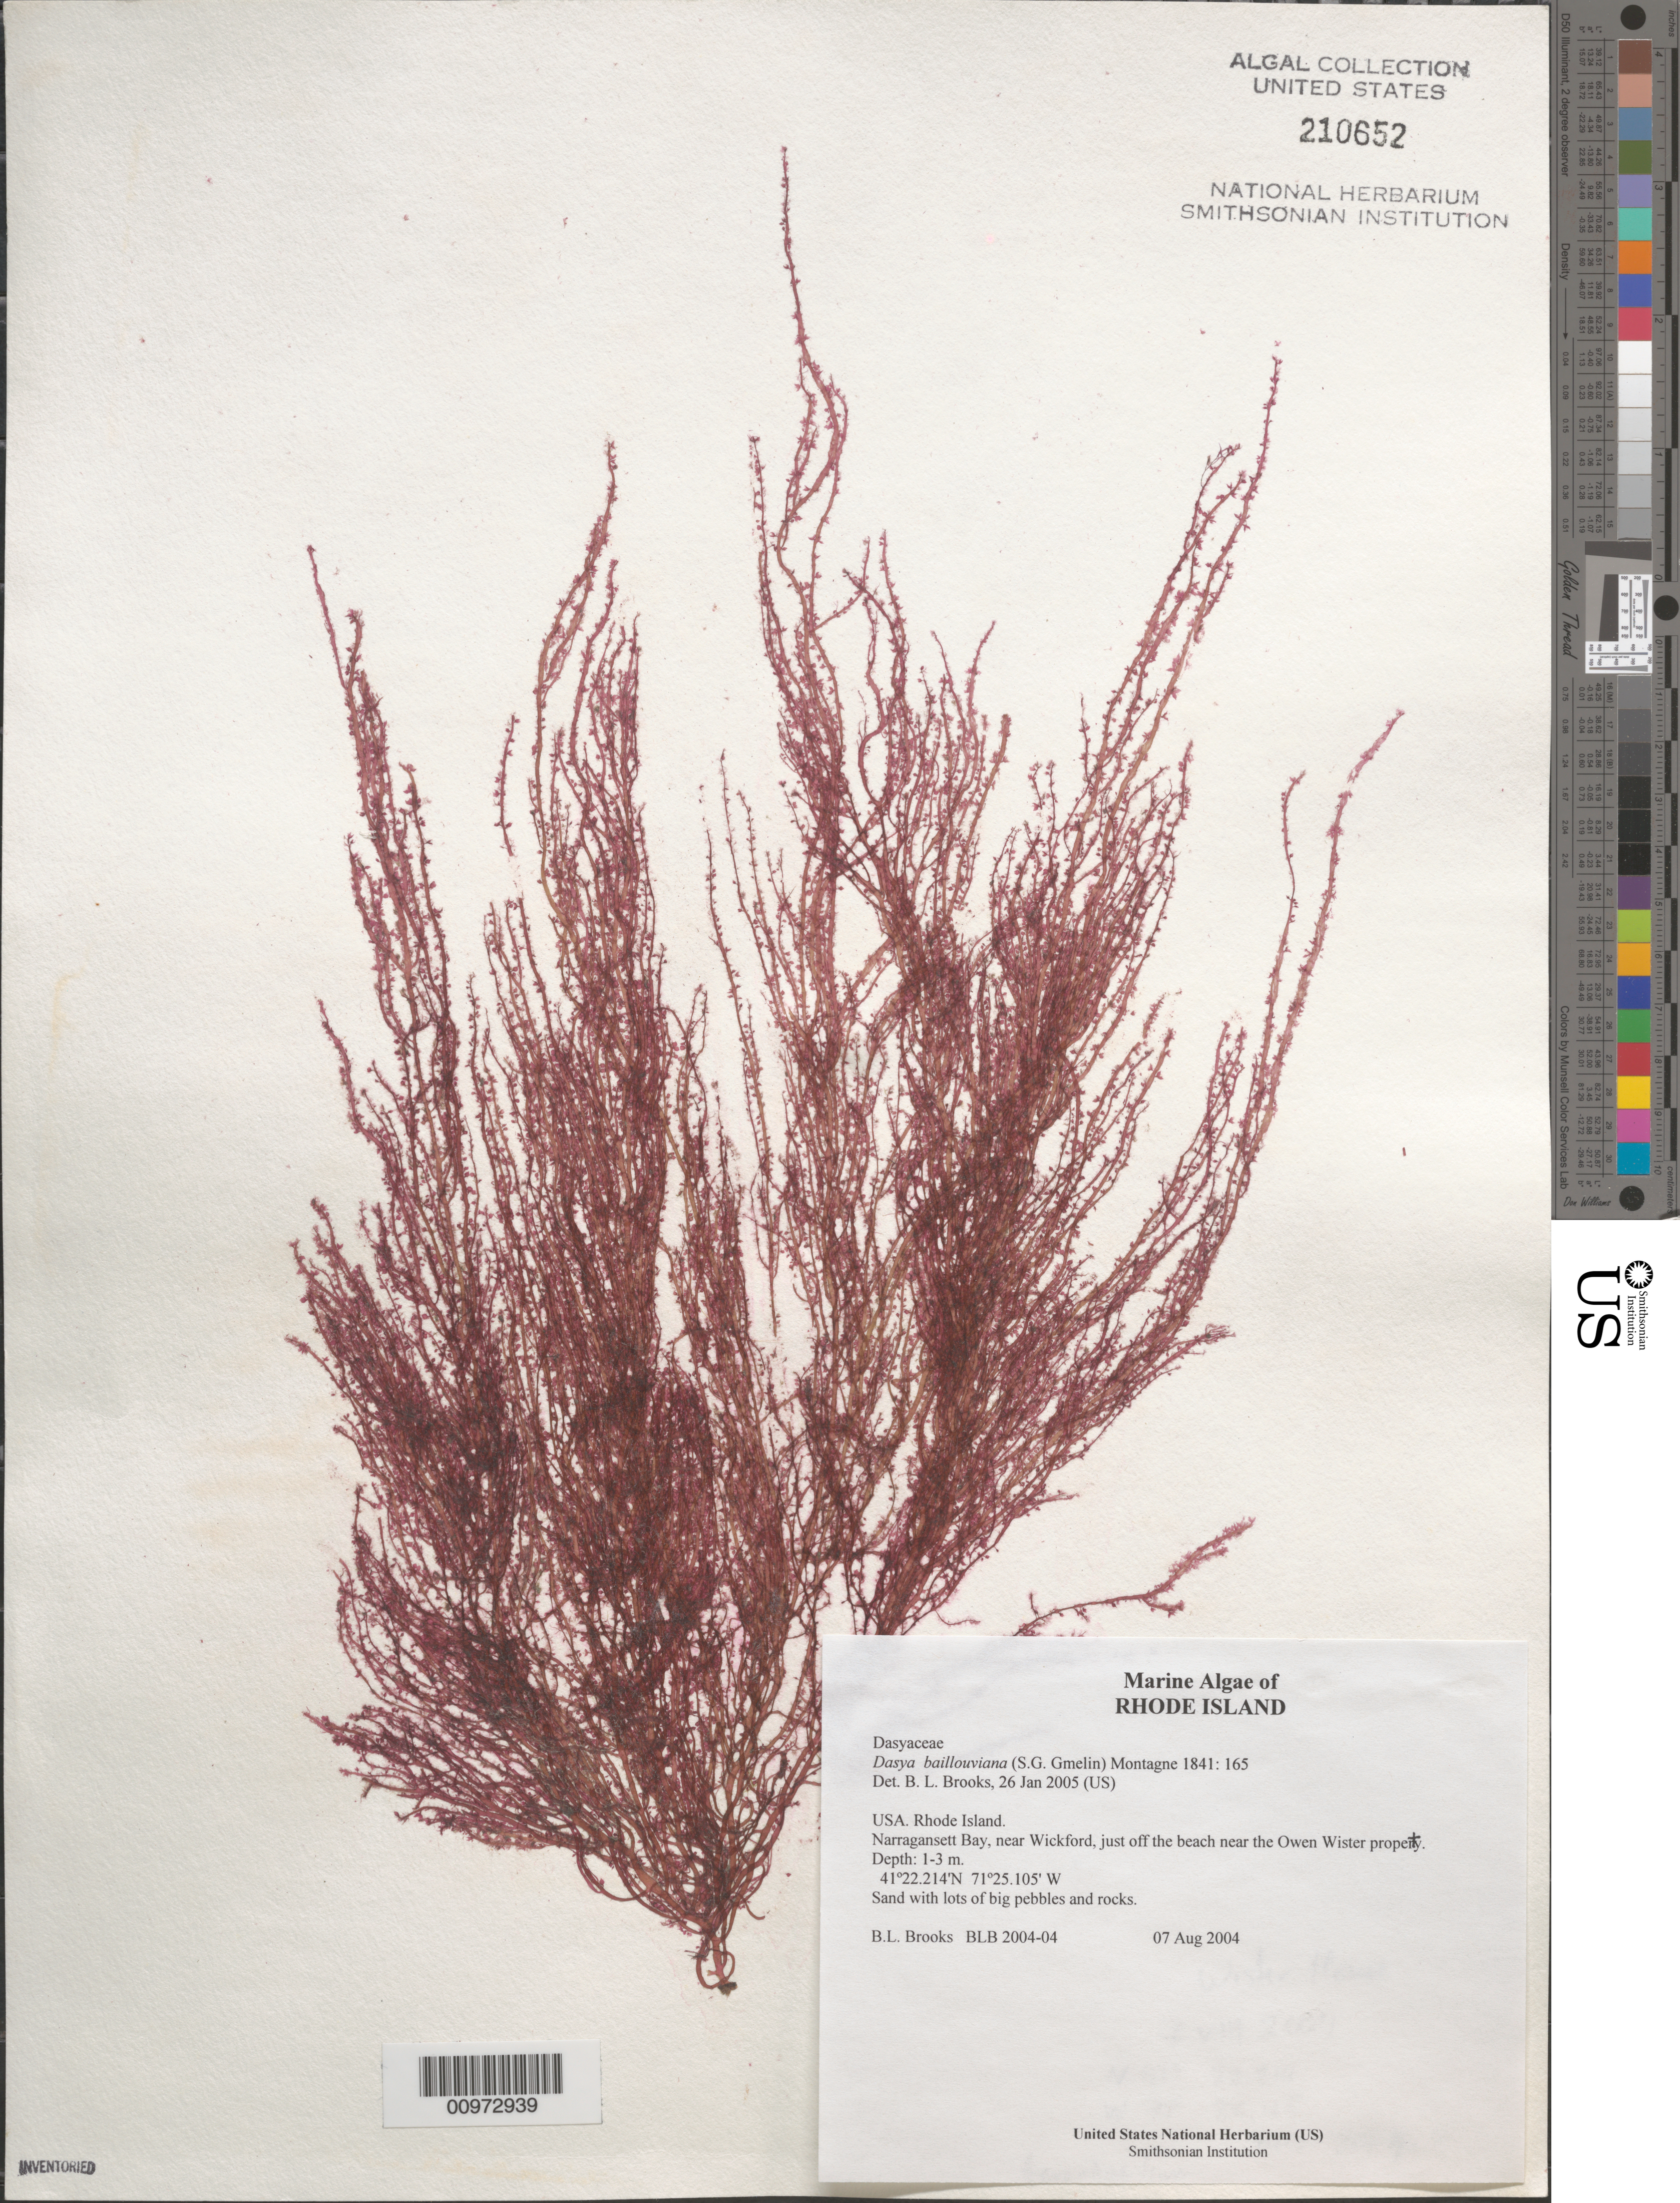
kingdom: Plantae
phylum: Rhodophyta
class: Florideophyceae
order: Ceramiales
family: Dasyaceae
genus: Dasya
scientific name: Dasya pedicellata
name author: (C. Agardh) C. Agardh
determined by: Algae name updating Project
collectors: B. Brooks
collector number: BLB 2004-04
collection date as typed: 07 Aug 2004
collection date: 2004-08-07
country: United States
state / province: Rhode Island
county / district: Washington County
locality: Narragansett Bay, near Wickford, just off beach near Owen Wister property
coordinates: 41 22.214'N, 71 25.105'W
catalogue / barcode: US 210652